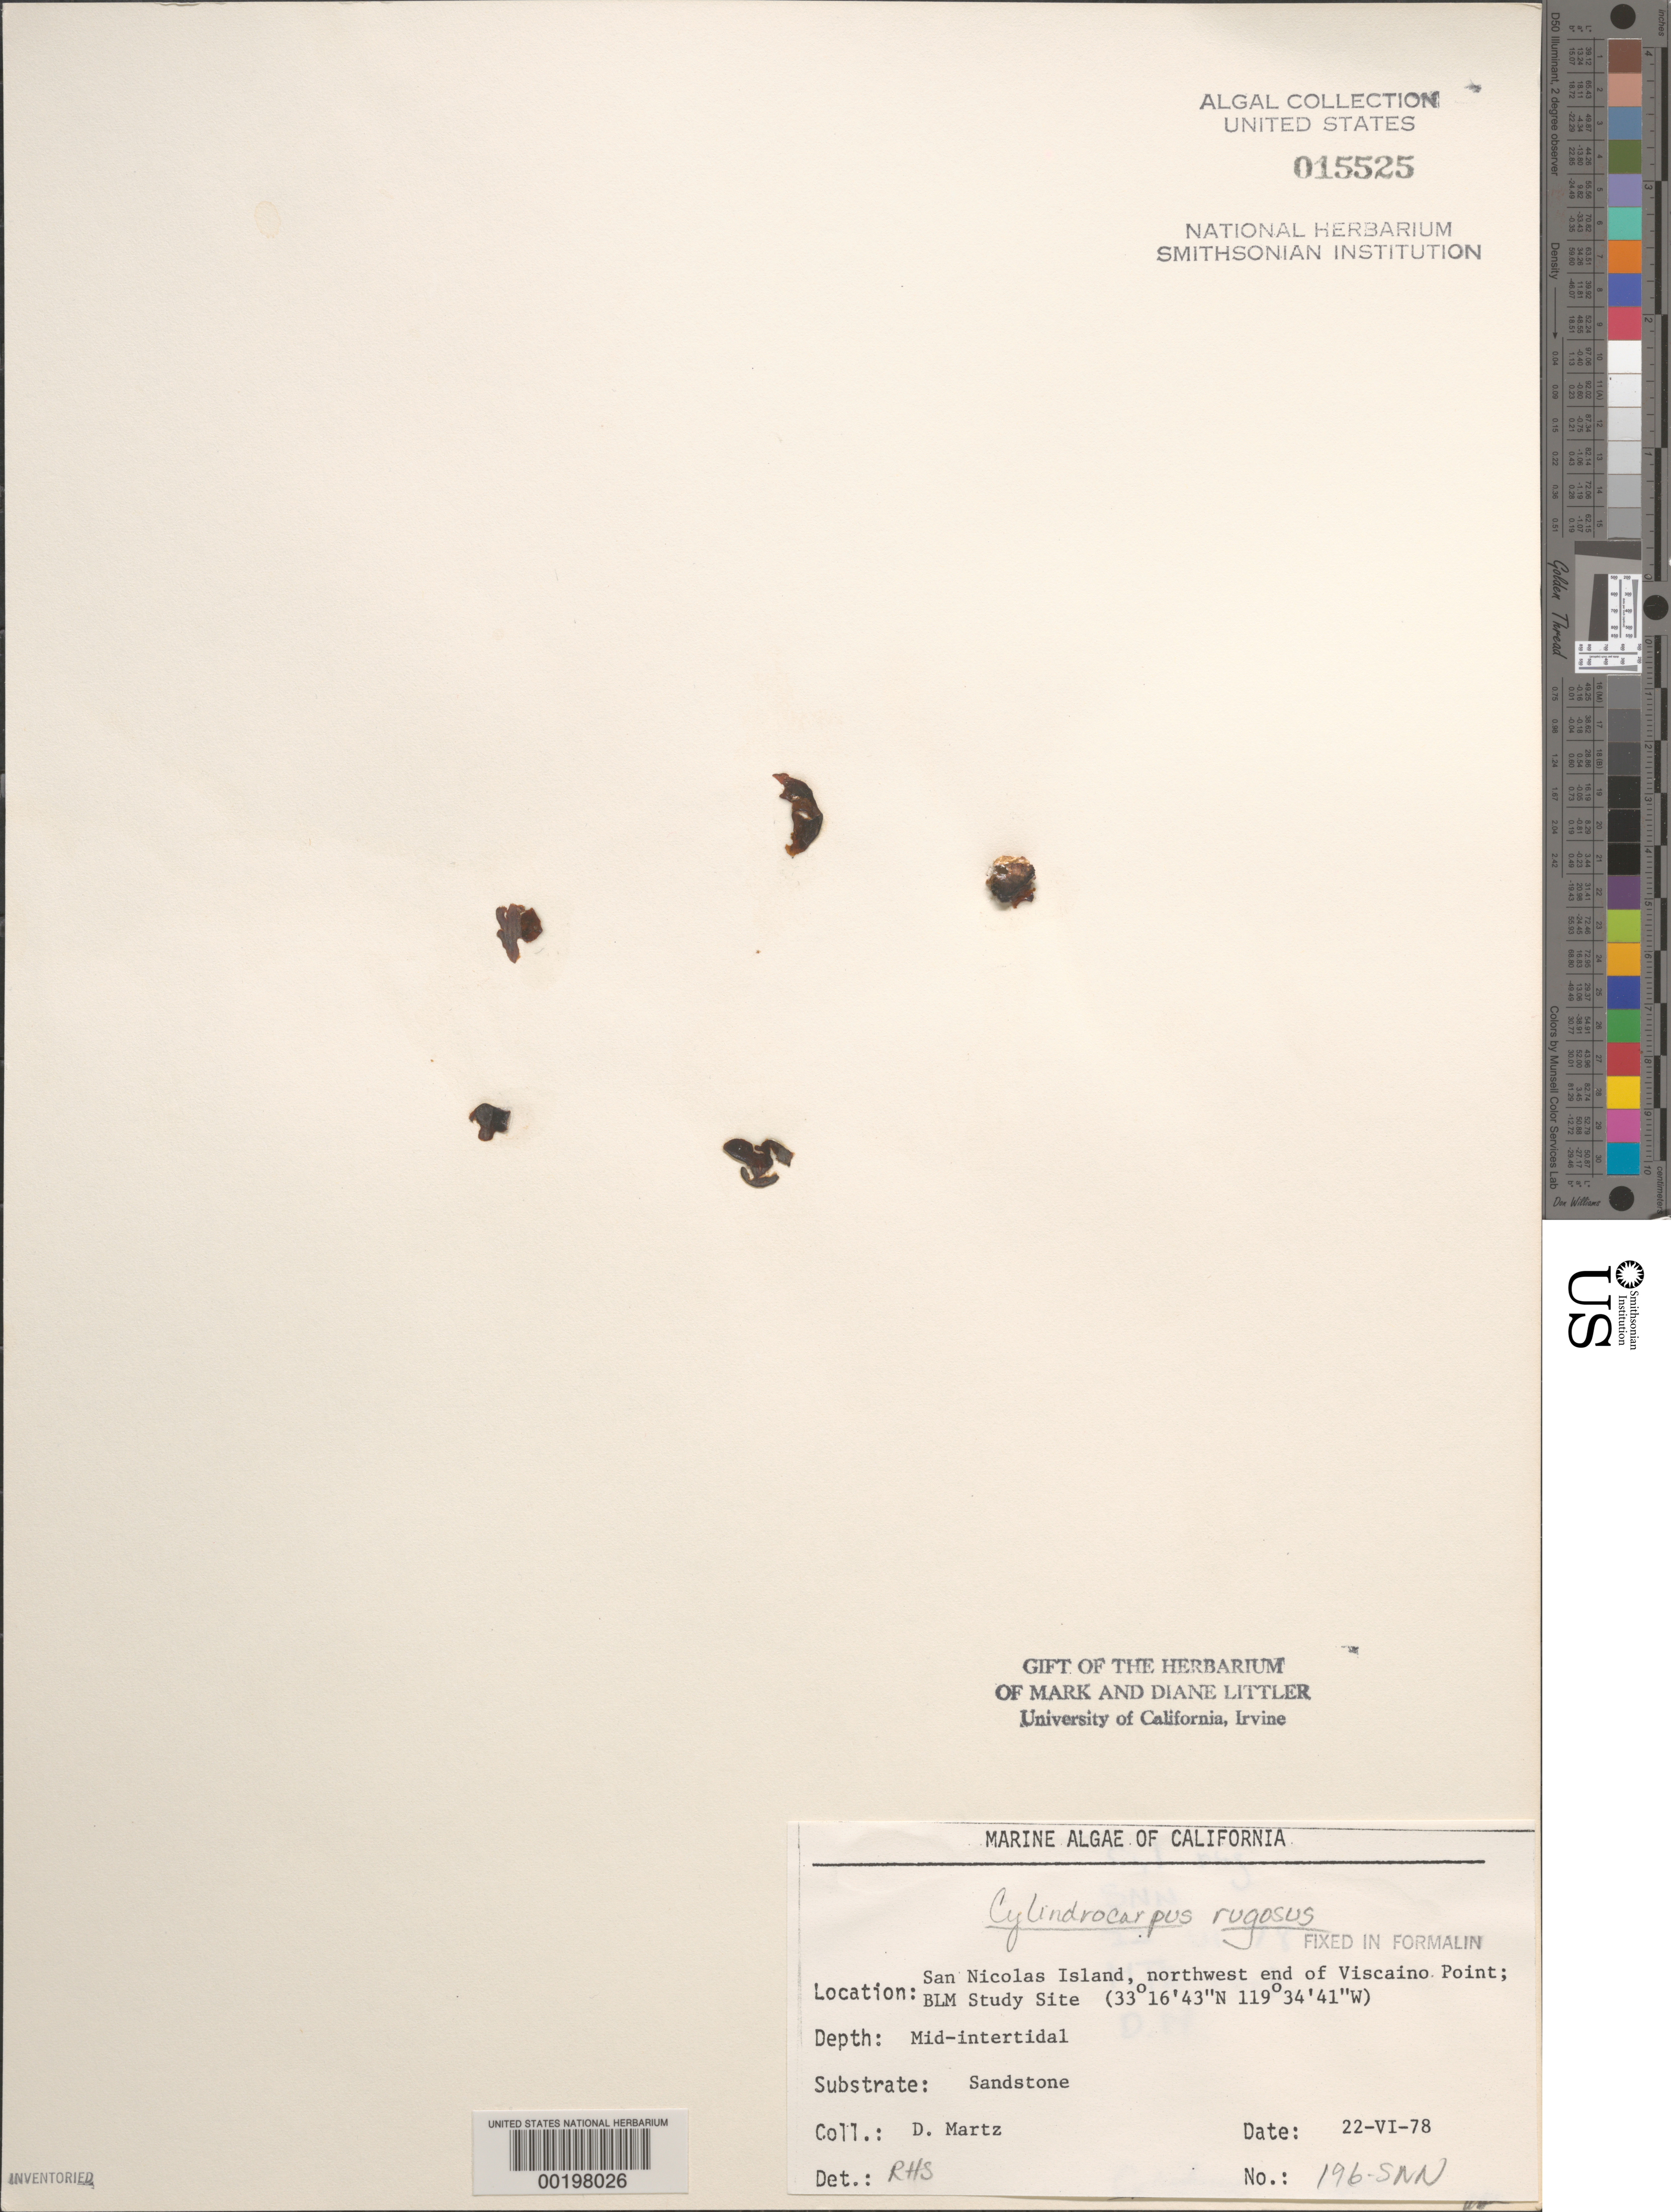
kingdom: Chromista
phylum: Ochrophyta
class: Phaeophyceae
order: Ectocarpales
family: Petrospongiaceae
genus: Petrospongium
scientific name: Petrospongium rugosum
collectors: D. Martz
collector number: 196-snn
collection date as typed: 22 Jun 1978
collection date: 1978-06-22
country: United States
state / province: California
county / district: Ventura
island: San Nicolas Island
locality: Viscaino Point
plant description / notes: BLM-SOCALBIGHT Rocky Intertidal Survey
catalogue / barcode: US 15525